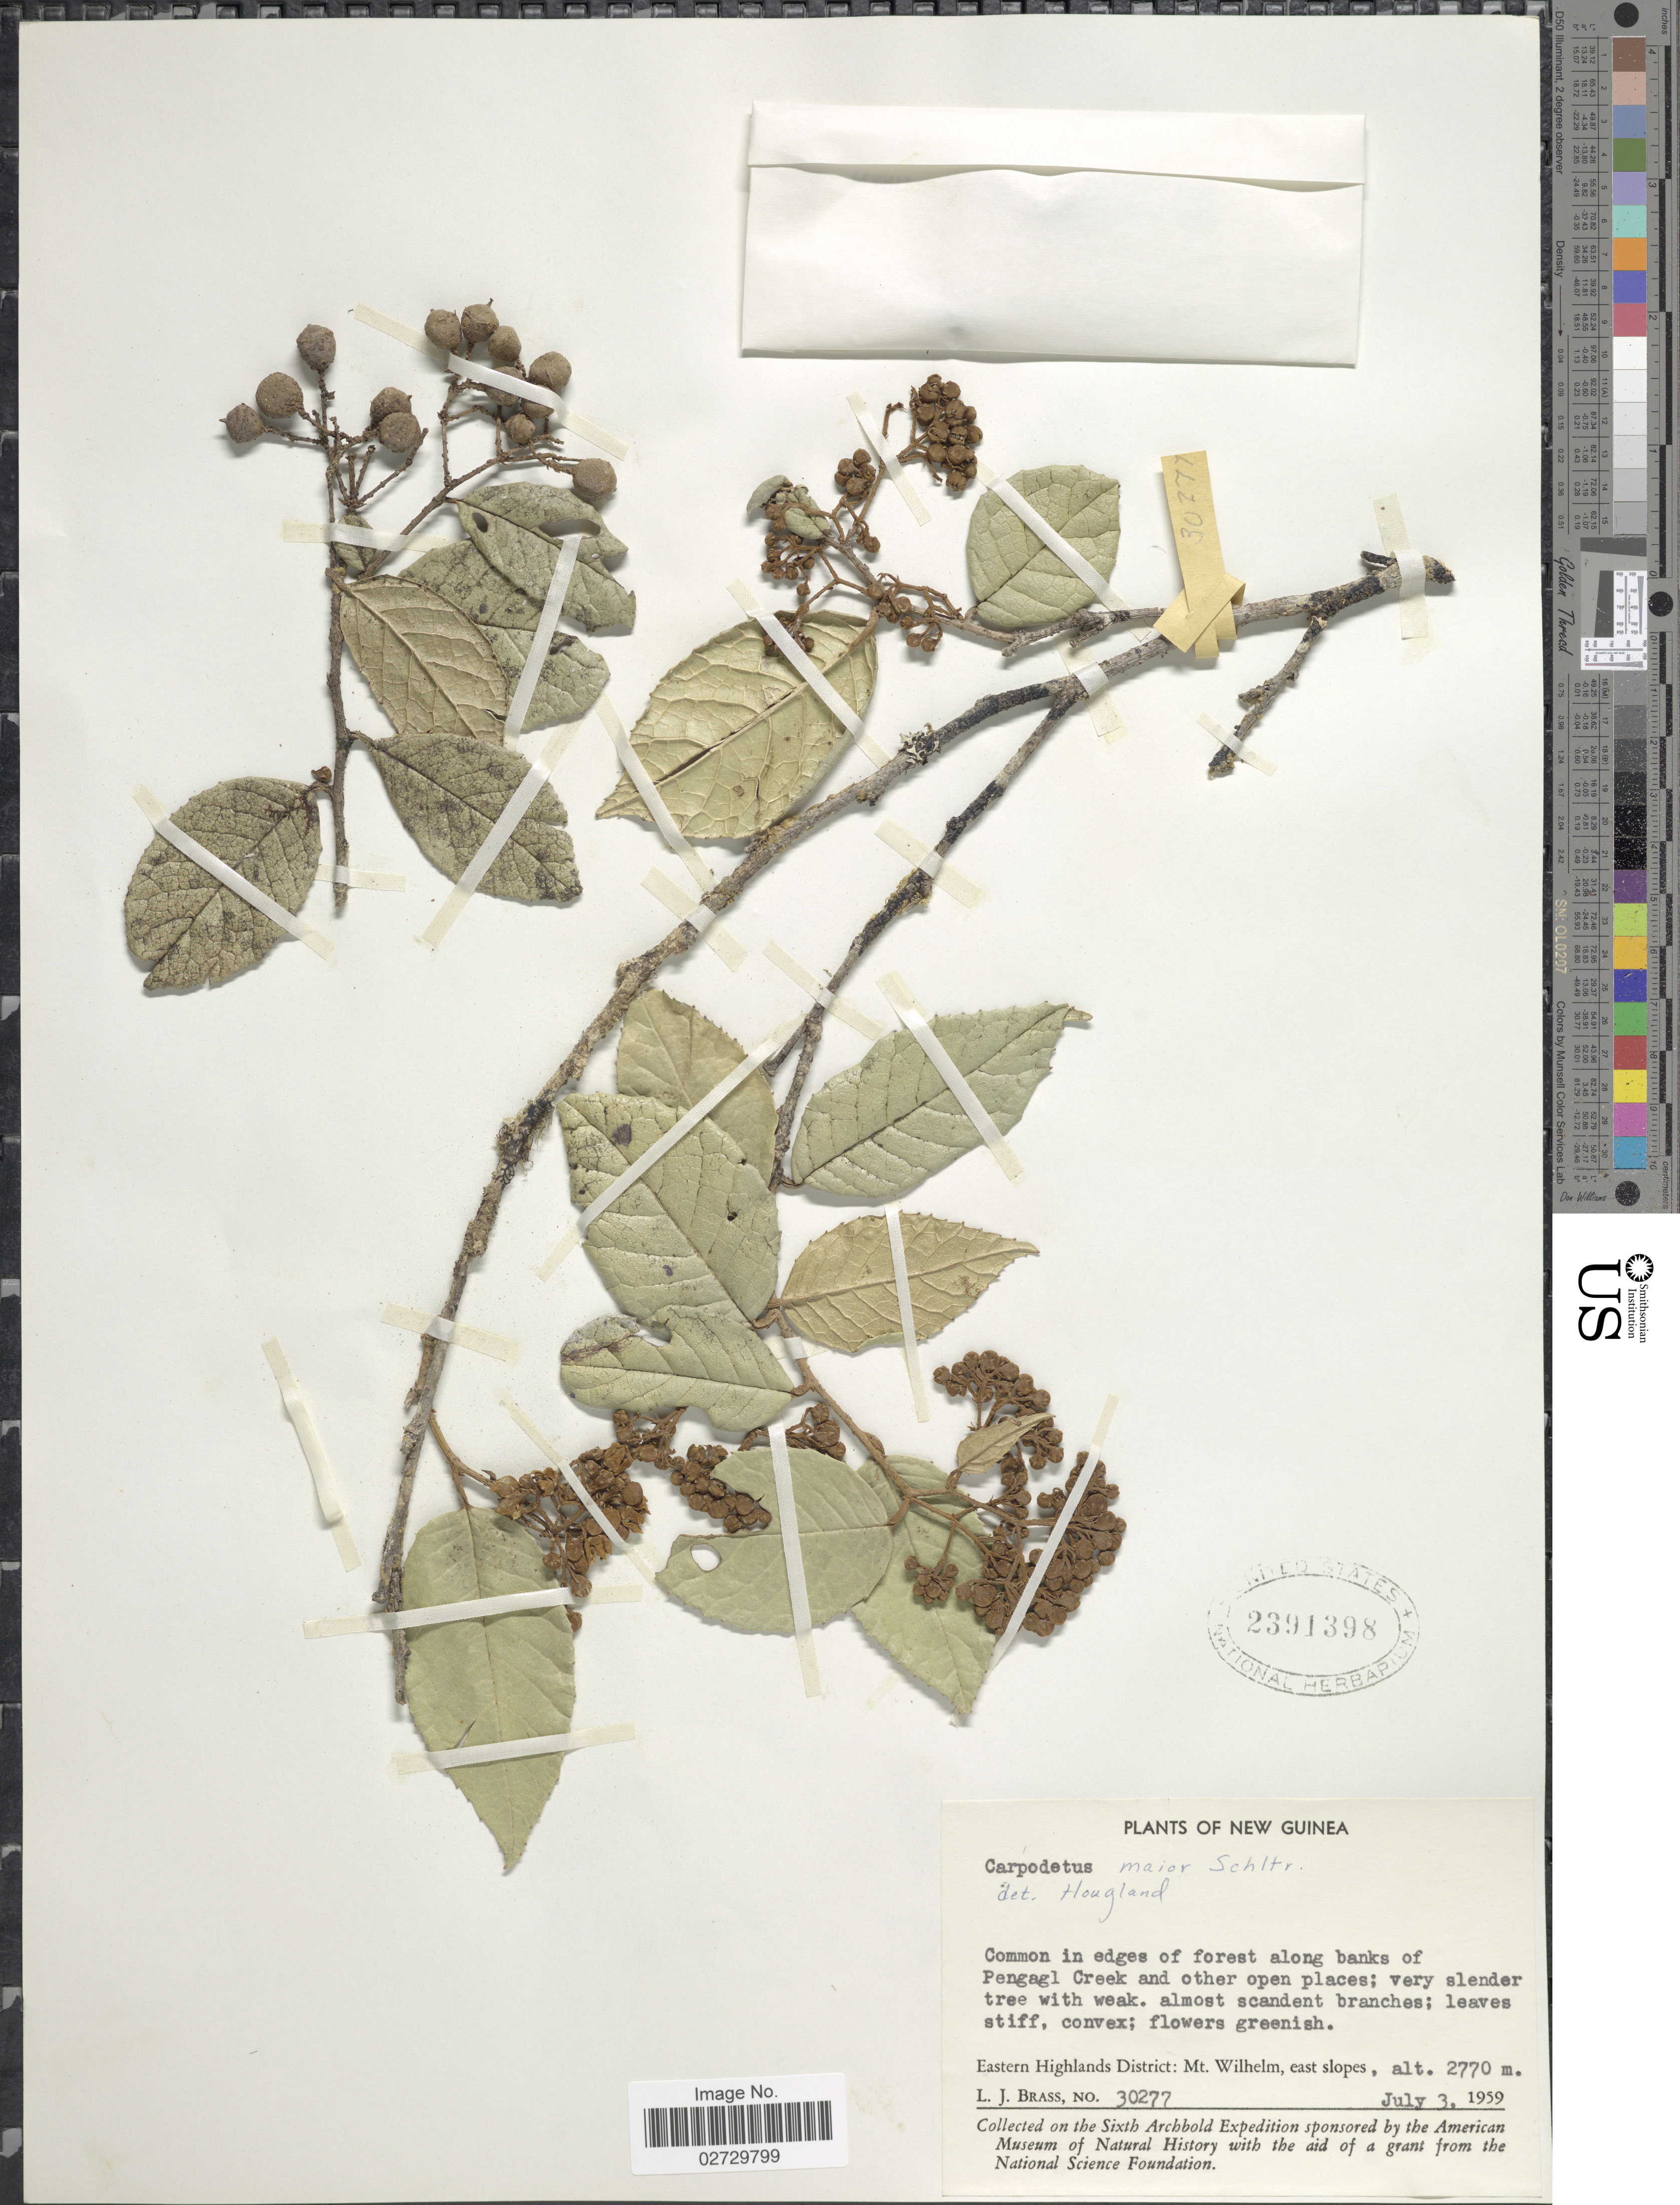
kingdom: Plantae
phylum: Tracheophyta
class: Magnoliopsida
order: Asterales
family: Rousseaceae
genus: Carpodetus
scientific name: Carpodetus major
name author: Schltr.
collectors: L. J. Brass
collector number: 30277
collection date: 1959-07-03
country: Papua New Guinea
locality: New Guinea, Eastern Highlands District: Mt. Wilhelm, east slopes, Common in edge of forest along banks of Pengagl Creek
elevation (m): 2770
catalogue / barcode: US 2391398